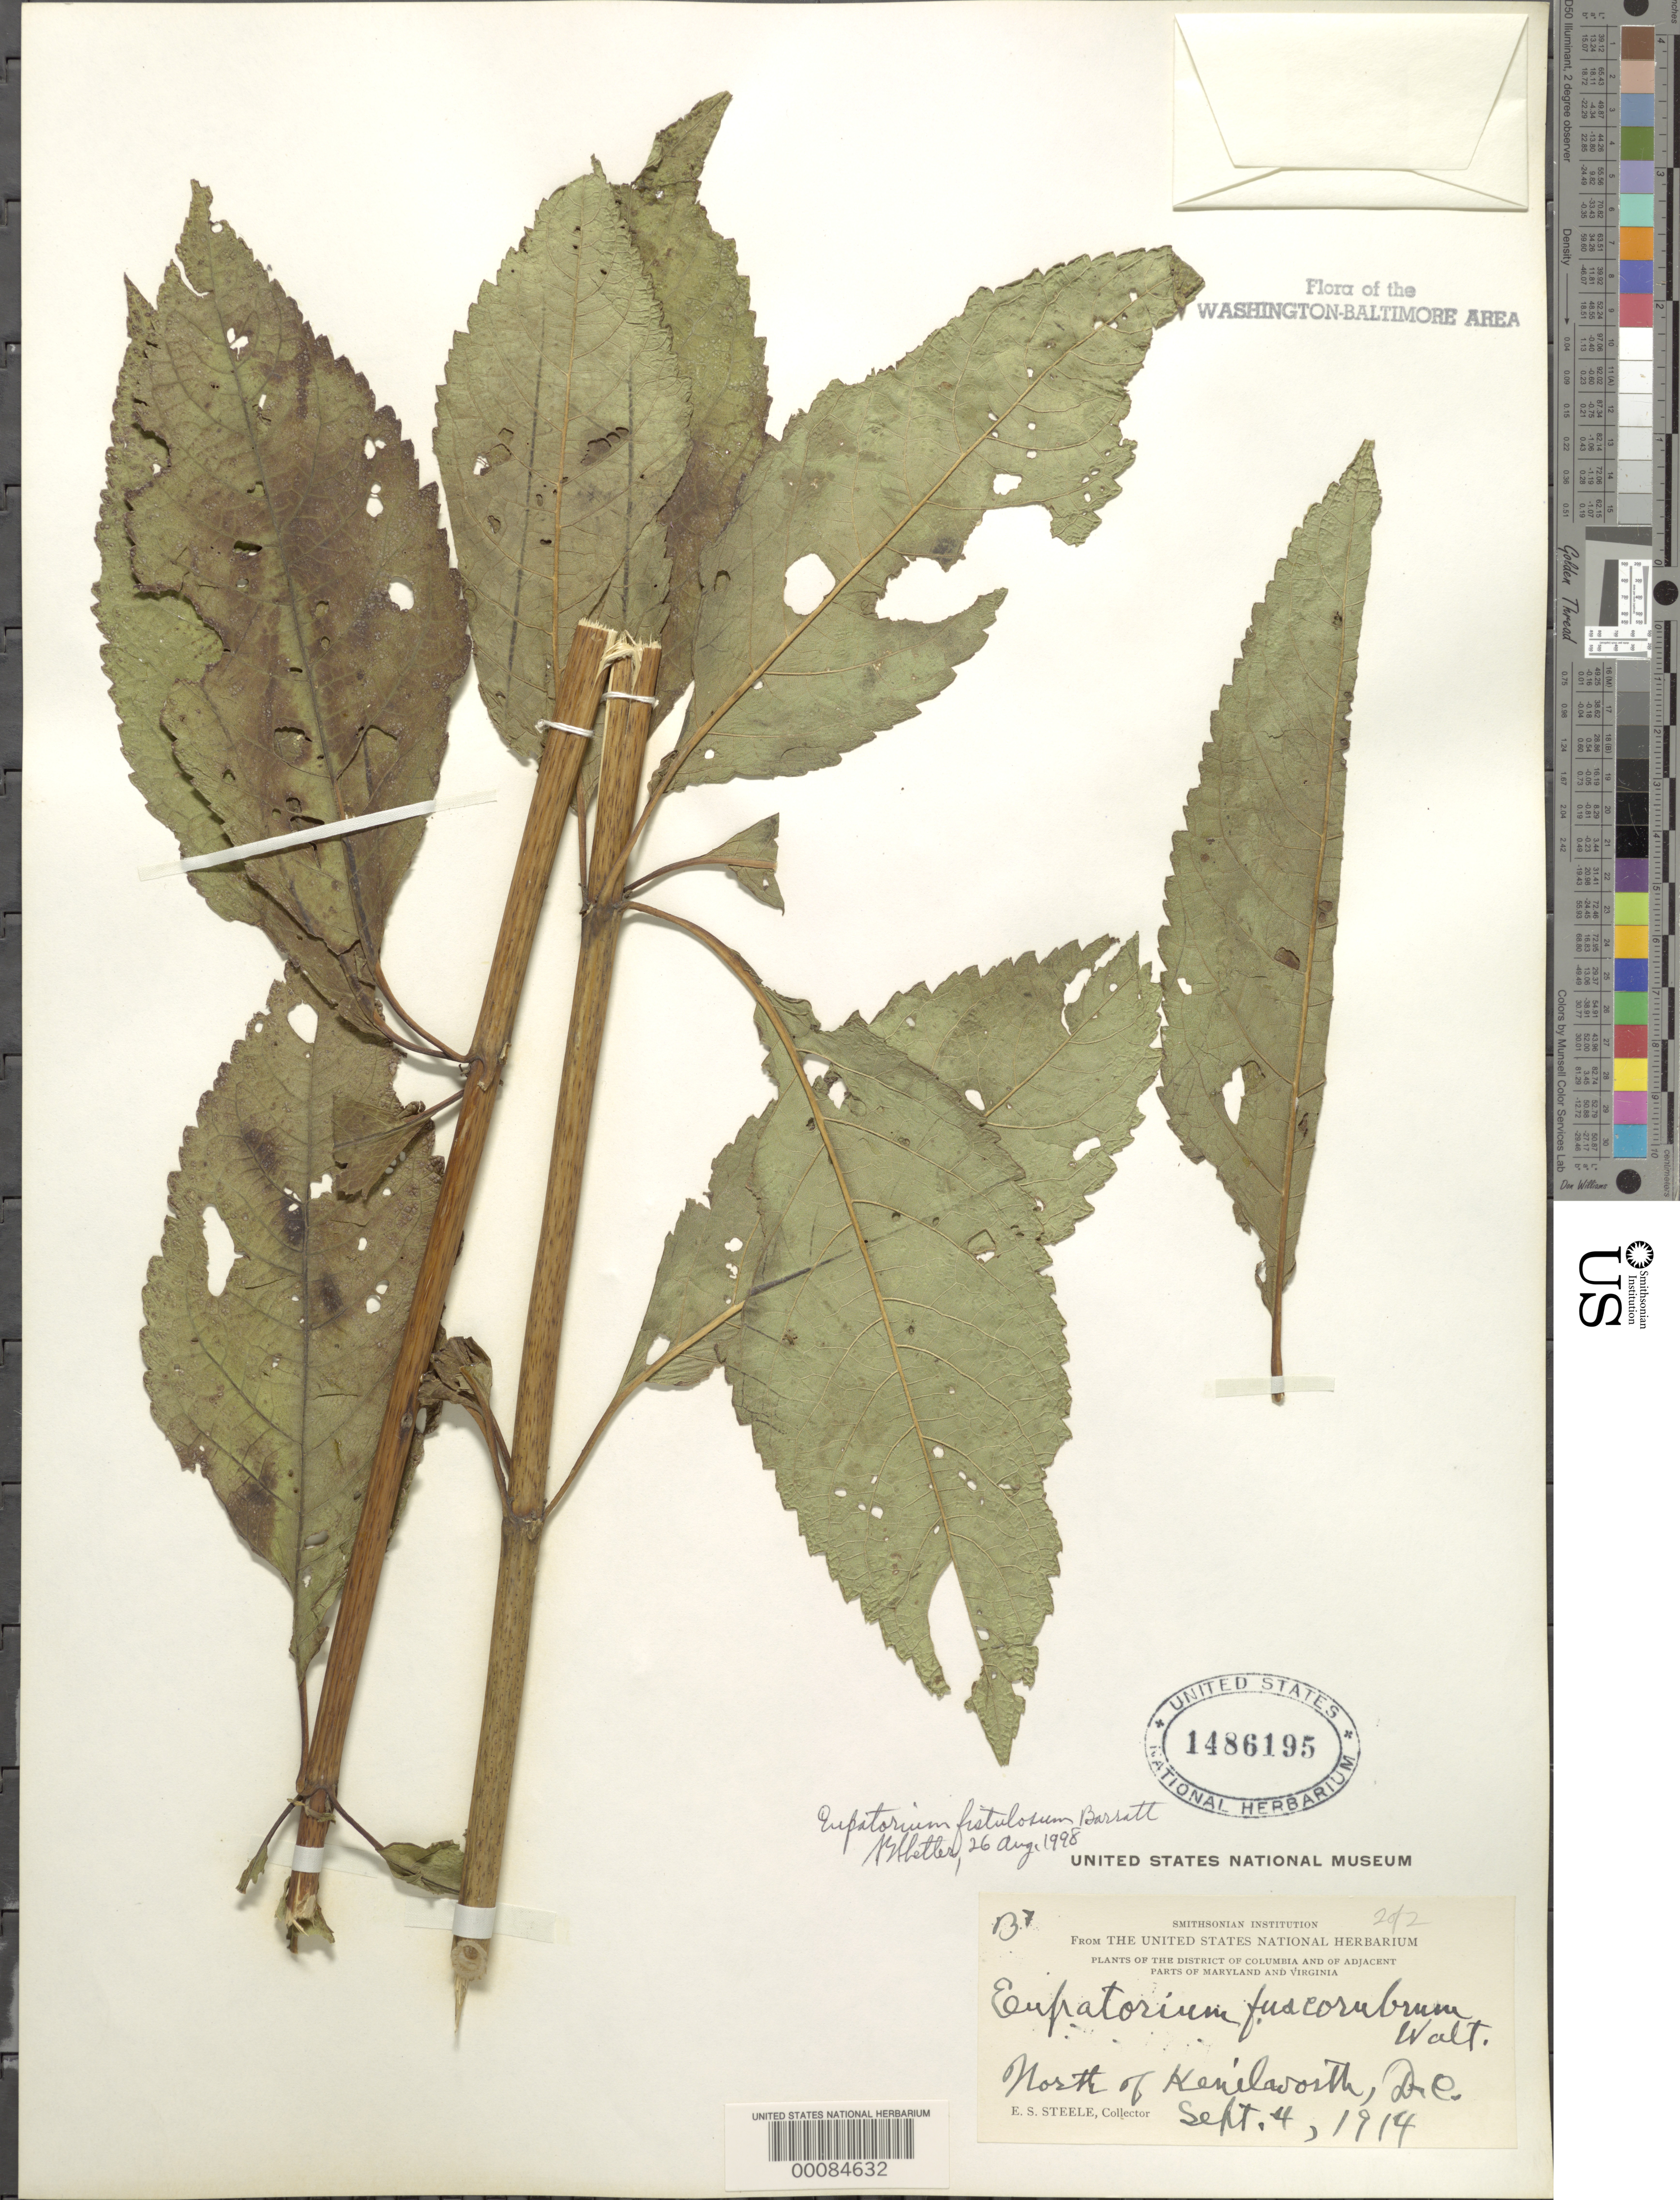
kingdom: Plantae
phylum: Tracheophyta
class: Magnoliopsida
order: Asterales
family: Asteraceae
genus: Eupatorium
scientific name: Eupatorium fistulosum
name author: Barratt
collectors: E. Steele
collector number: B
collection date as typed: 04 Sep 1914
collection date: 1914-09-04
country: United States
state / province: Maryland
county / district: Prince George's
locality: North of Kenilworth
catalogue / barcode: US 1486195